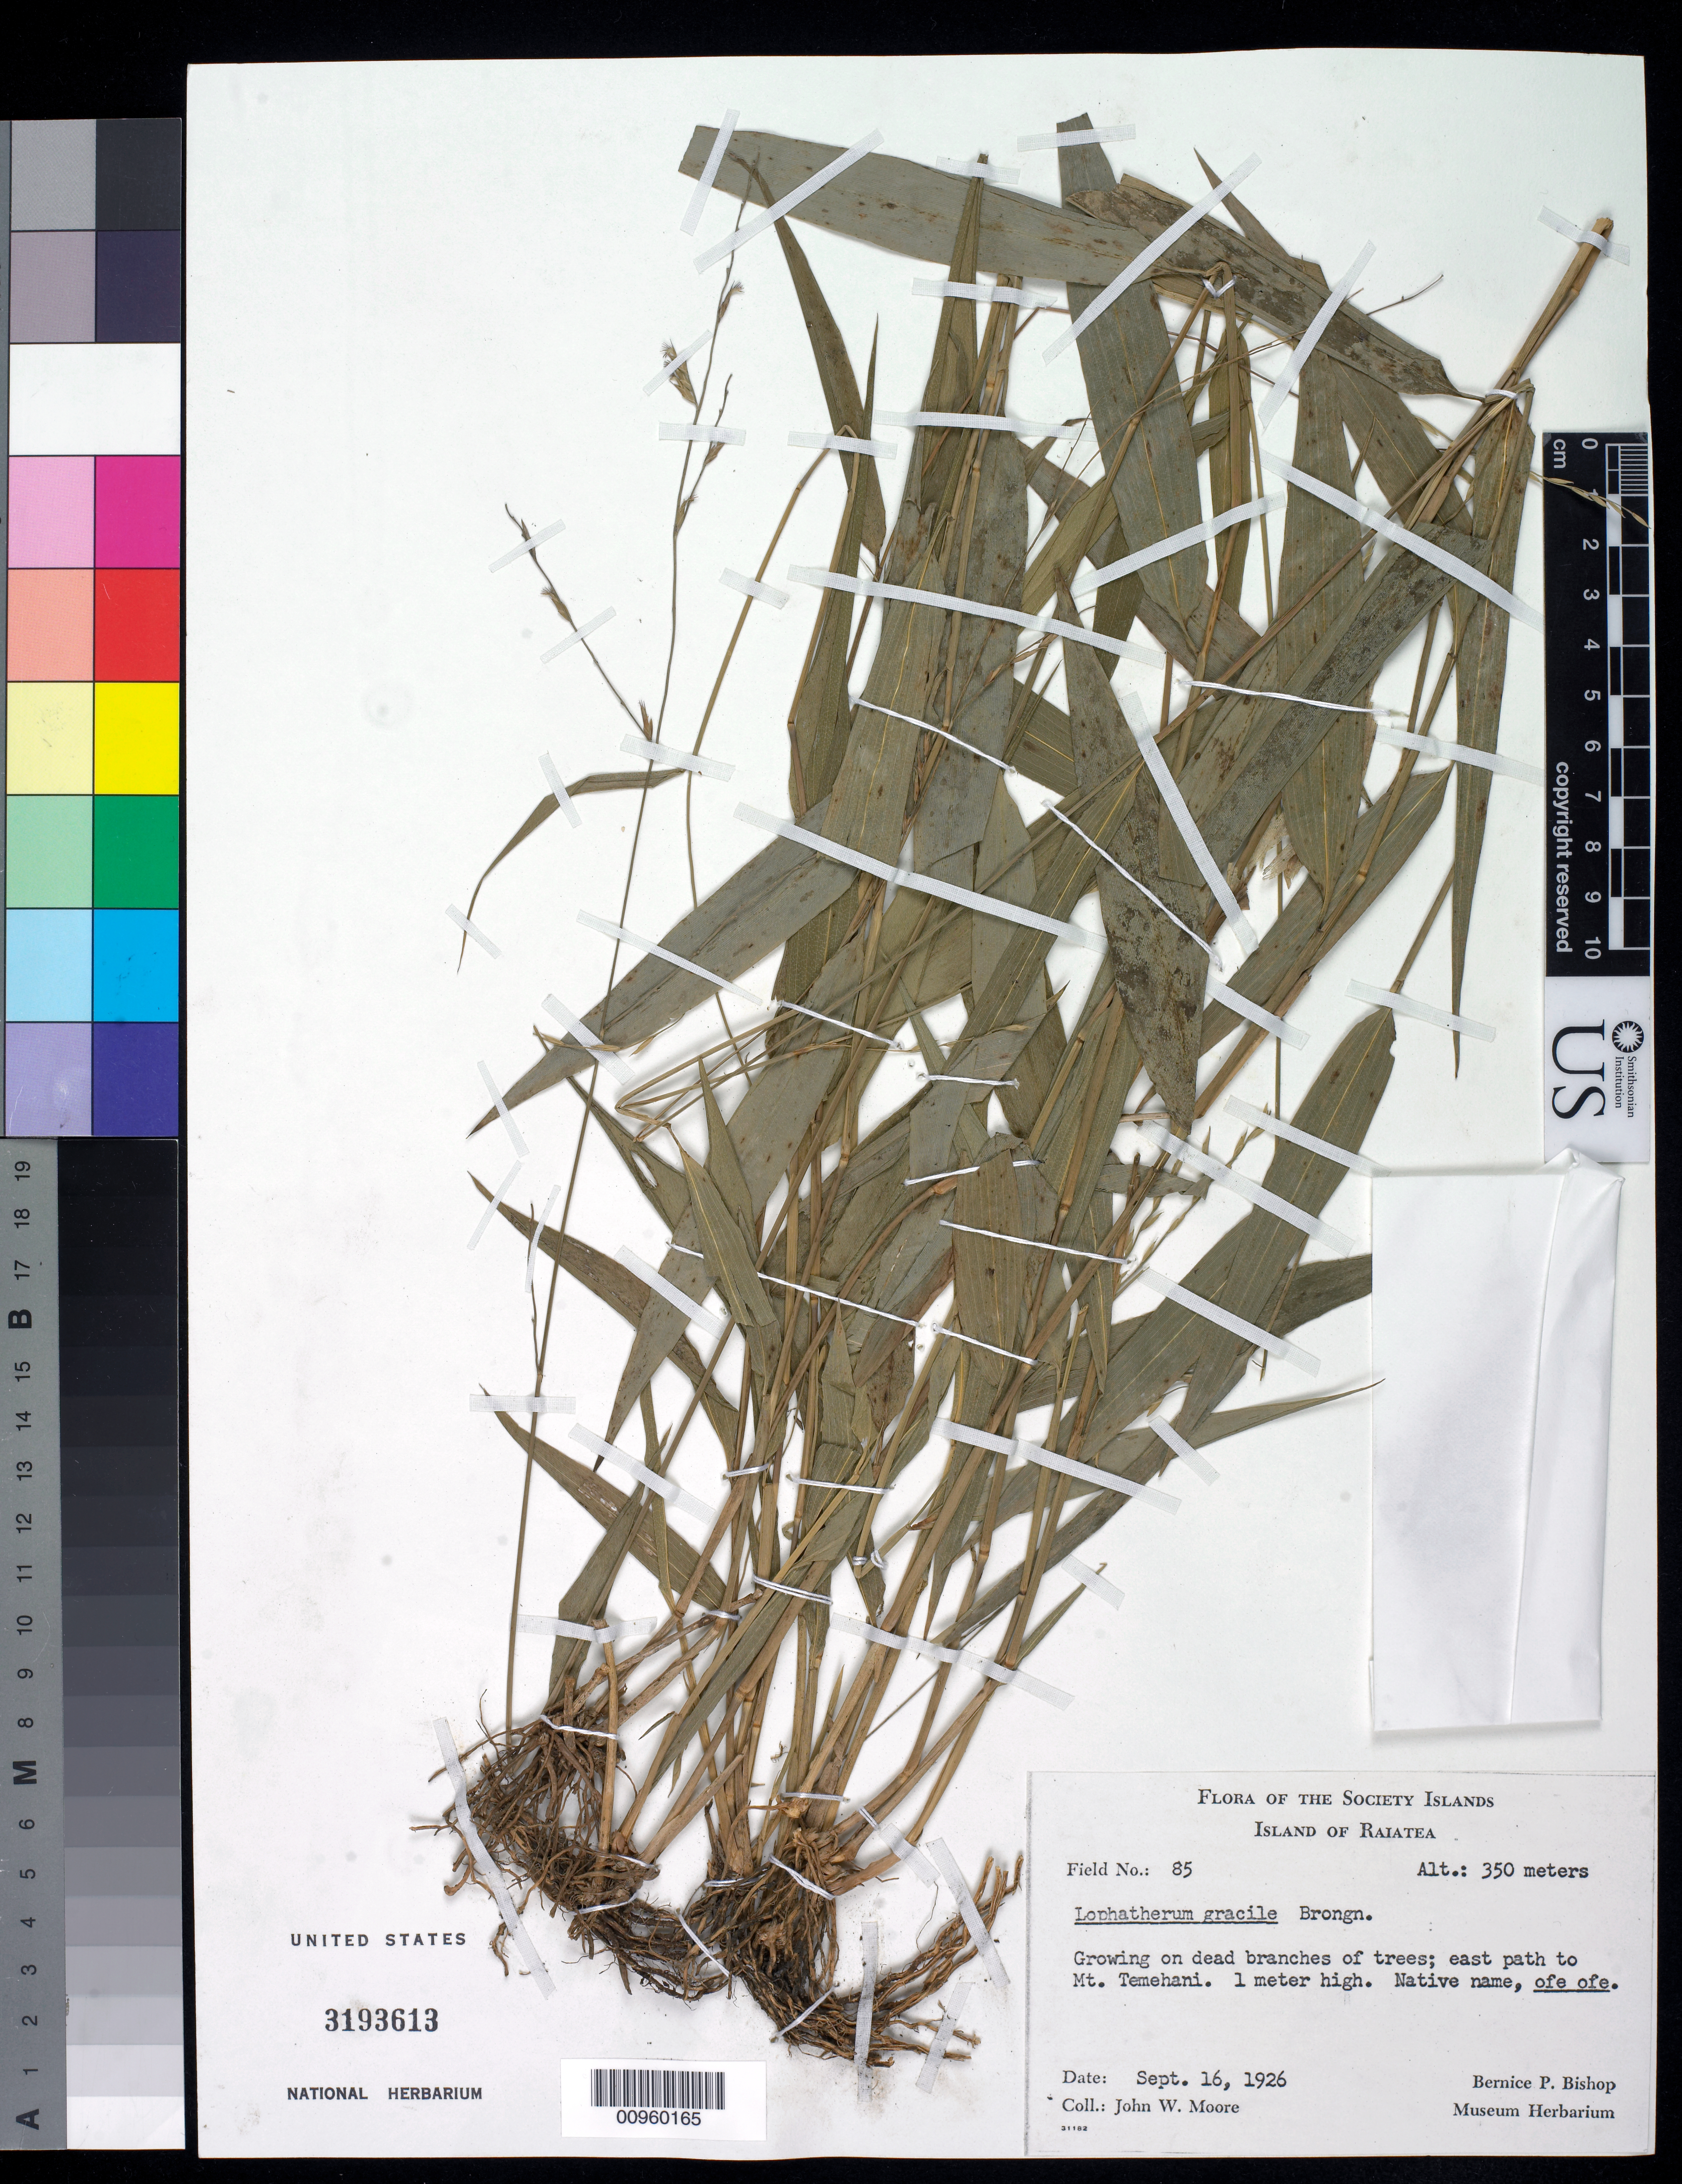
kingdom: Plantae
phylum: Tracheophyta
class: Liliopsida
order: Poales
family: Poaceae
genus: Lophatherum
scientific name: Lophatherum gracile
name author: Brongn.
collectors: J. Moore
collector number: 85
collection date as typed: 16 Sep 1926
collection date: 1926-09-16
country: French Polynesia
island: Raiatea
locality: Growing on dead branches of trees; east path to Mt. Temehani.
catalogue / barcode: US 3193613